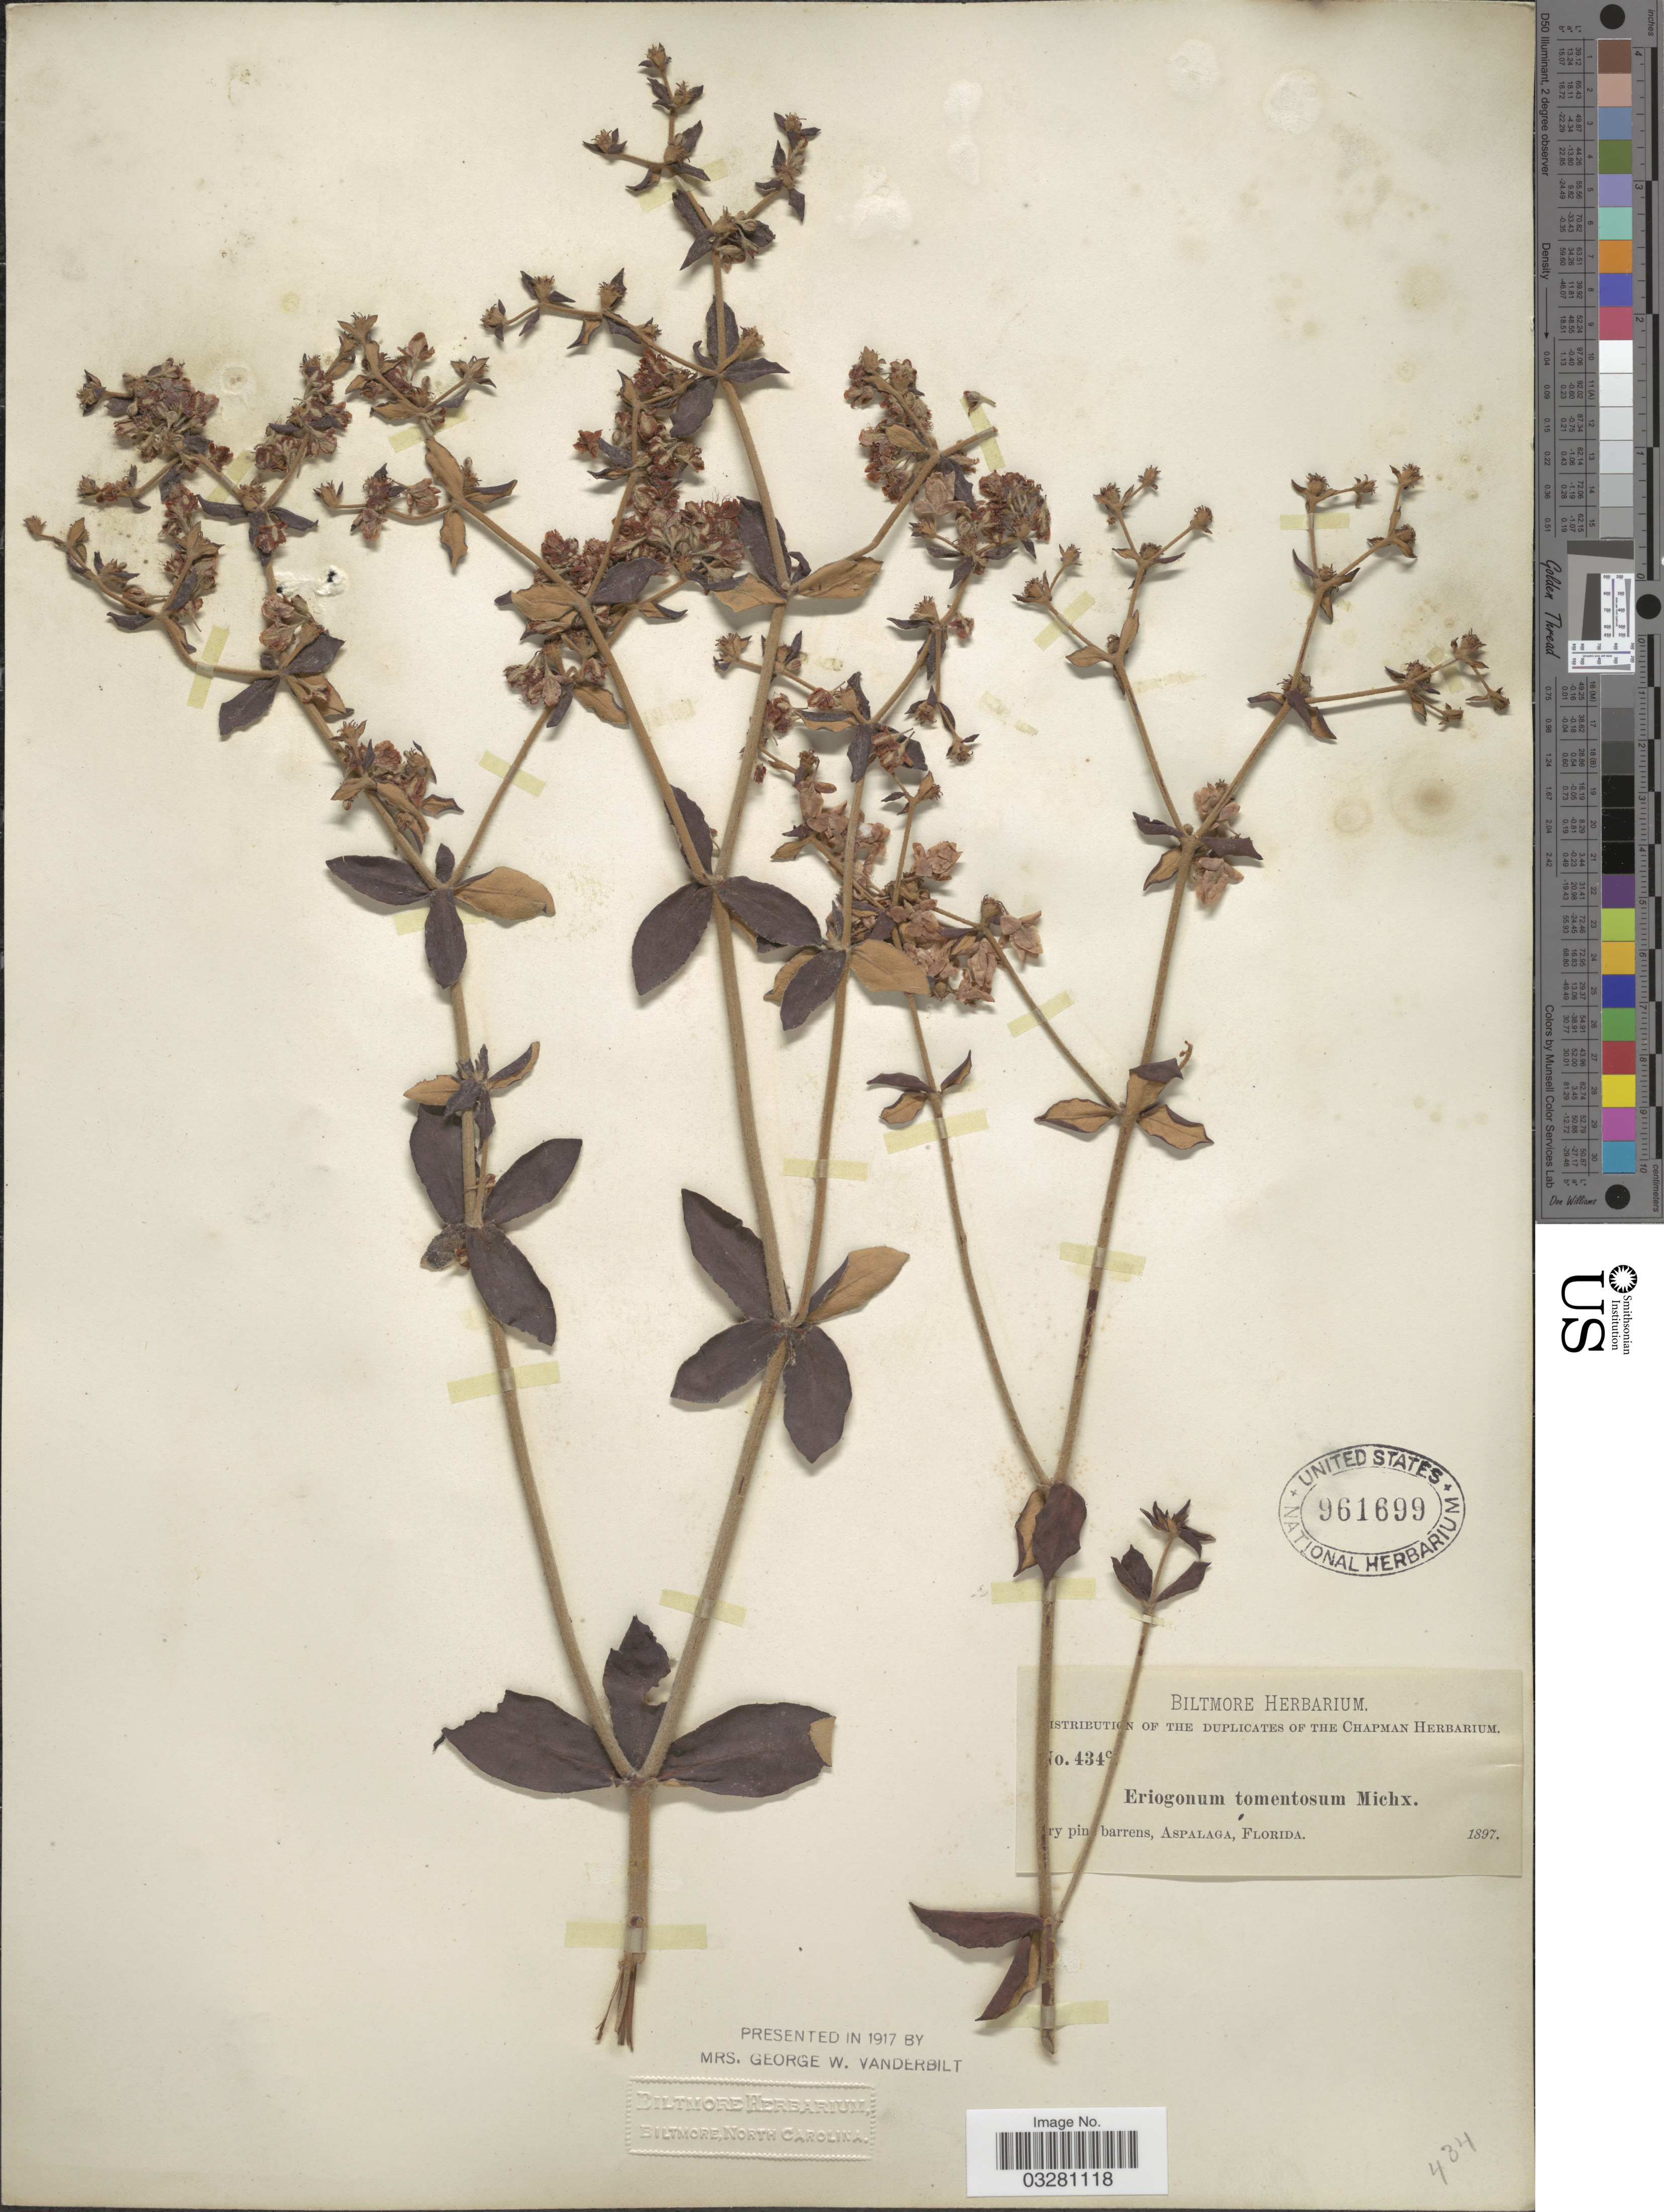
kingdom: Plantae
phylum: Tracheophyta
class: Magnoliopsida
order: Caryophyllales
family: Polygonaceae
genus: Eriogonum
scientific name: Eriogonum tomentosum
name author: Michx.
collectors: ex herb. Biltmore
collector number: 434c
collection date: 1897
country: United States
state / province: Florida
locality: Aspalaga.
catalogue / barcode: US 961699